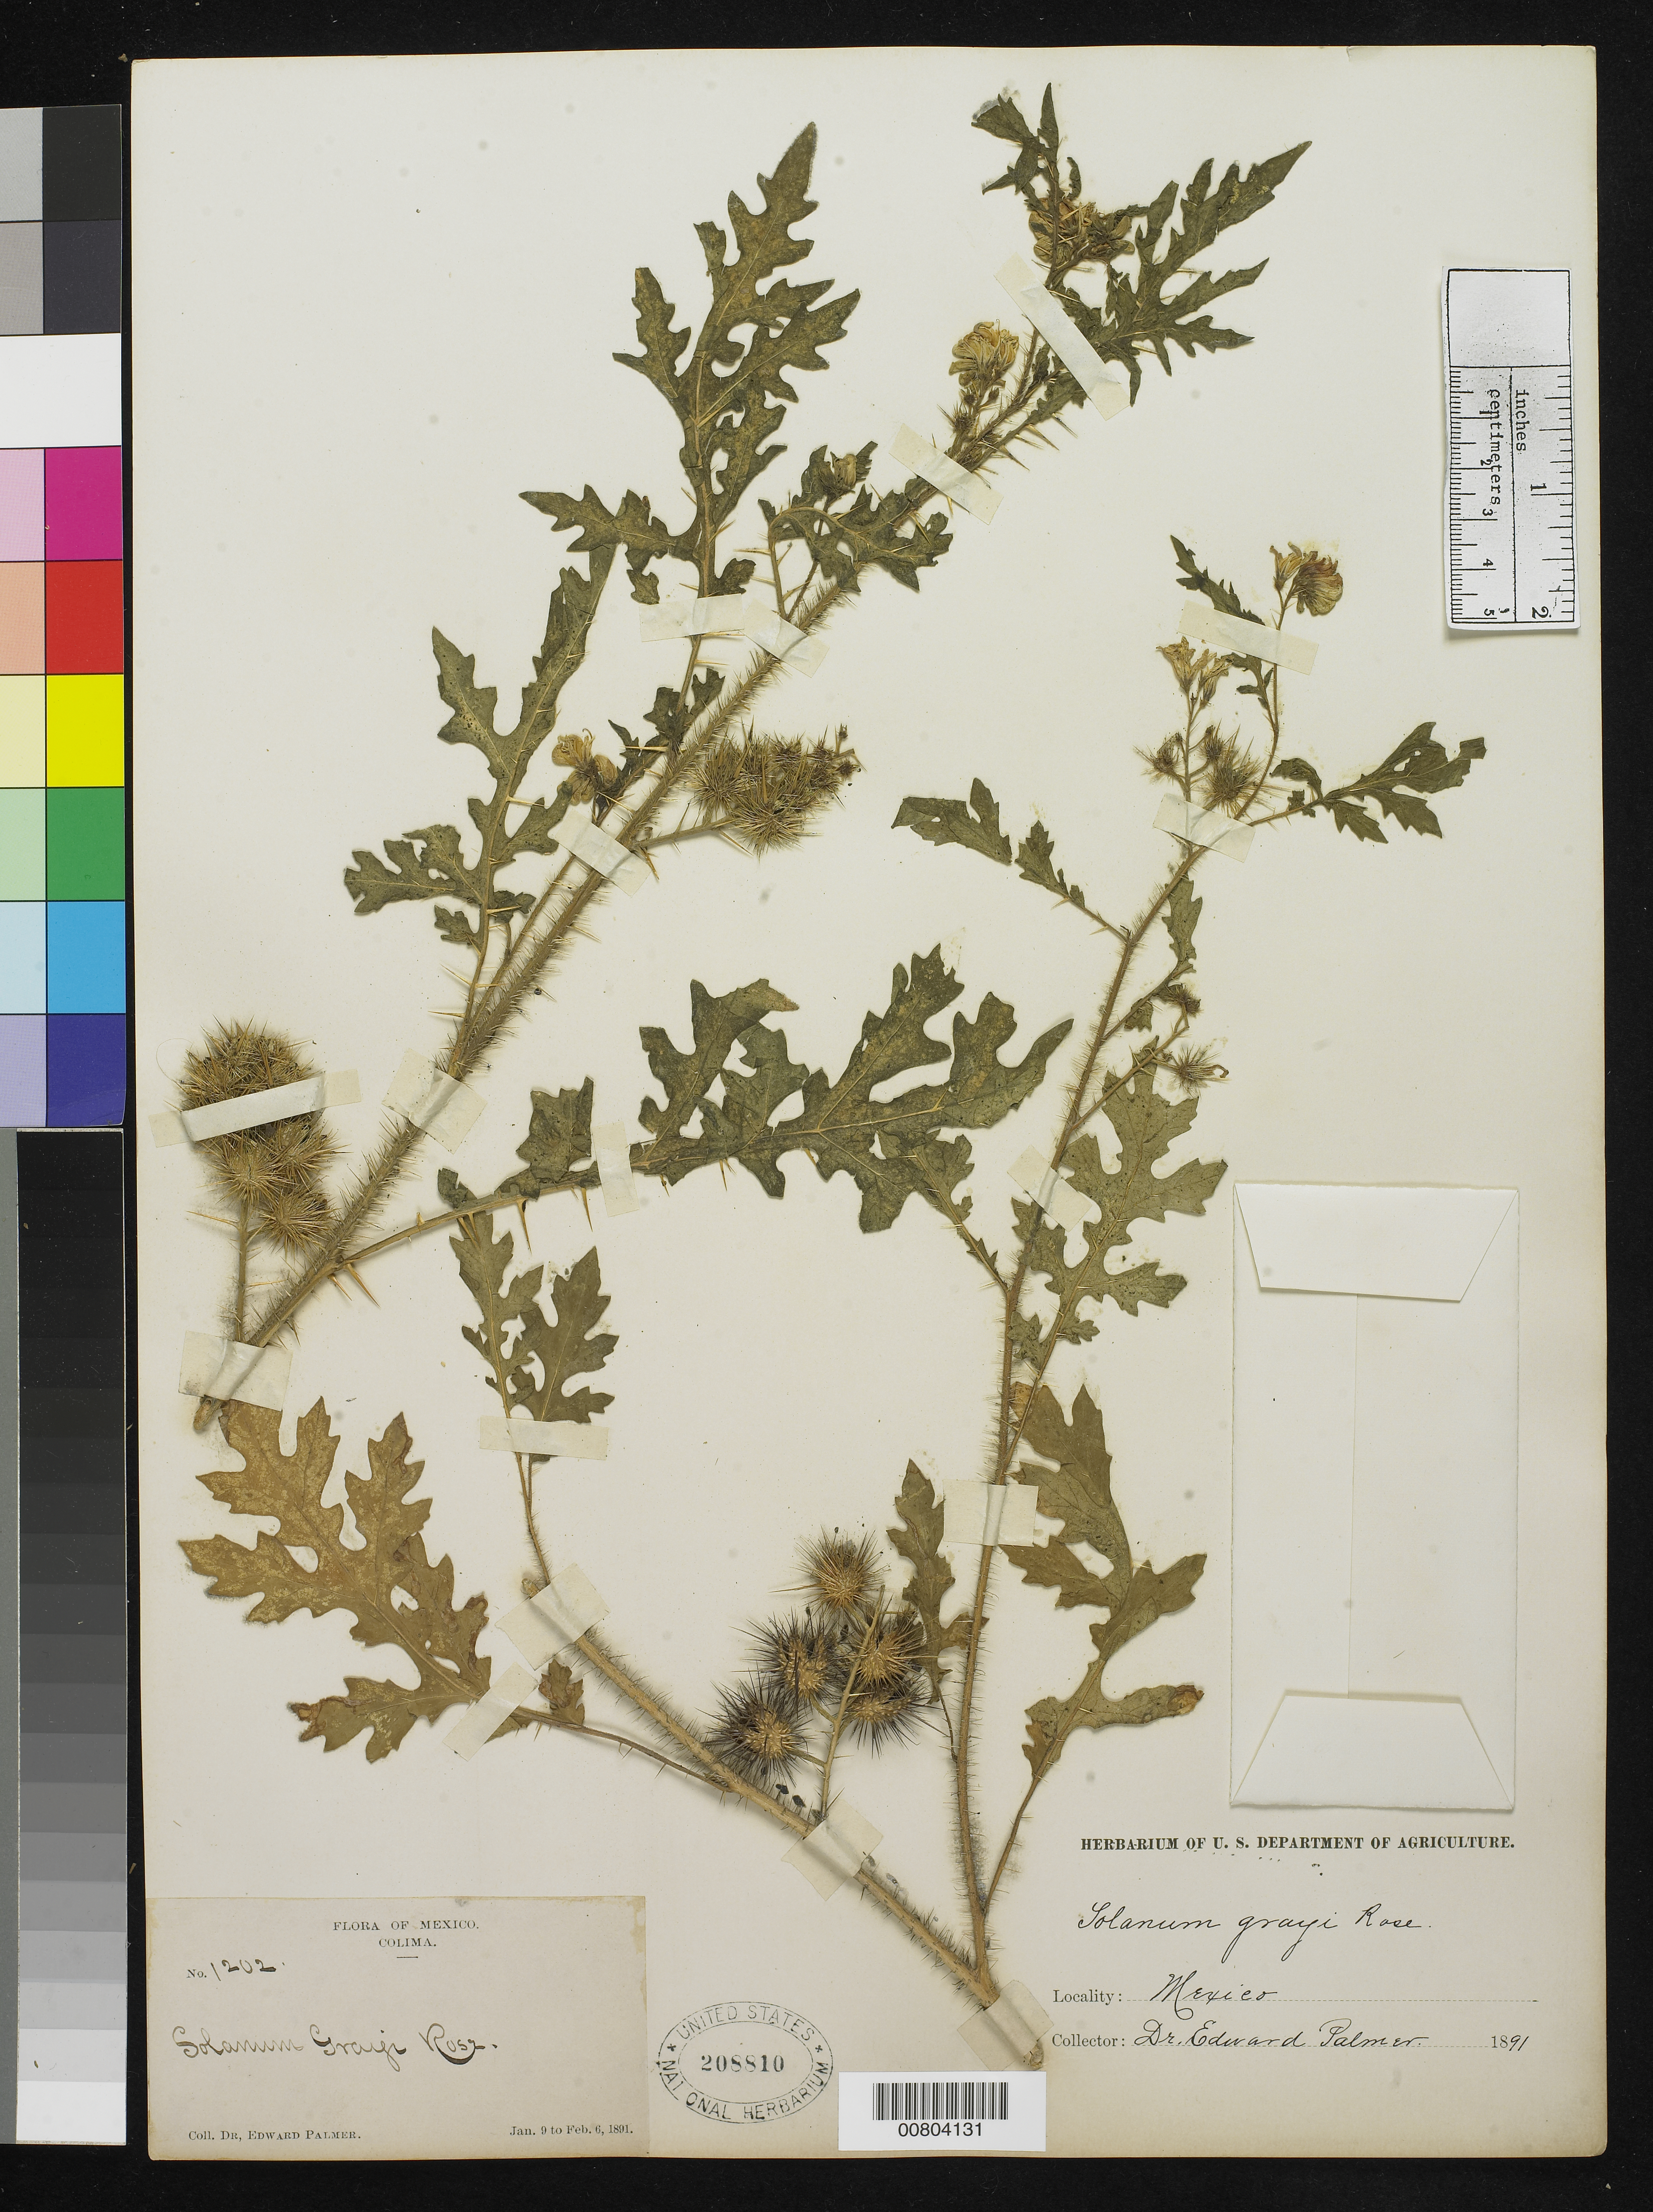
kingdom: Plantae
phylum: Tracheophyta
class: Magnoliopsida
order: Solanales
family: Solanaceae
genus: Solanum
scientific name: Solanum grayi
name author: Rose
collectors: E. Palmer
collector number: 1202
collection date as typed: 09 Jan 1891 to 06 Feb 1891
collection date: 1891-01-09/1891-02-06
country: Mexico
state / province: Colima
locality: Colima.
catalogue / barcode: US 208810